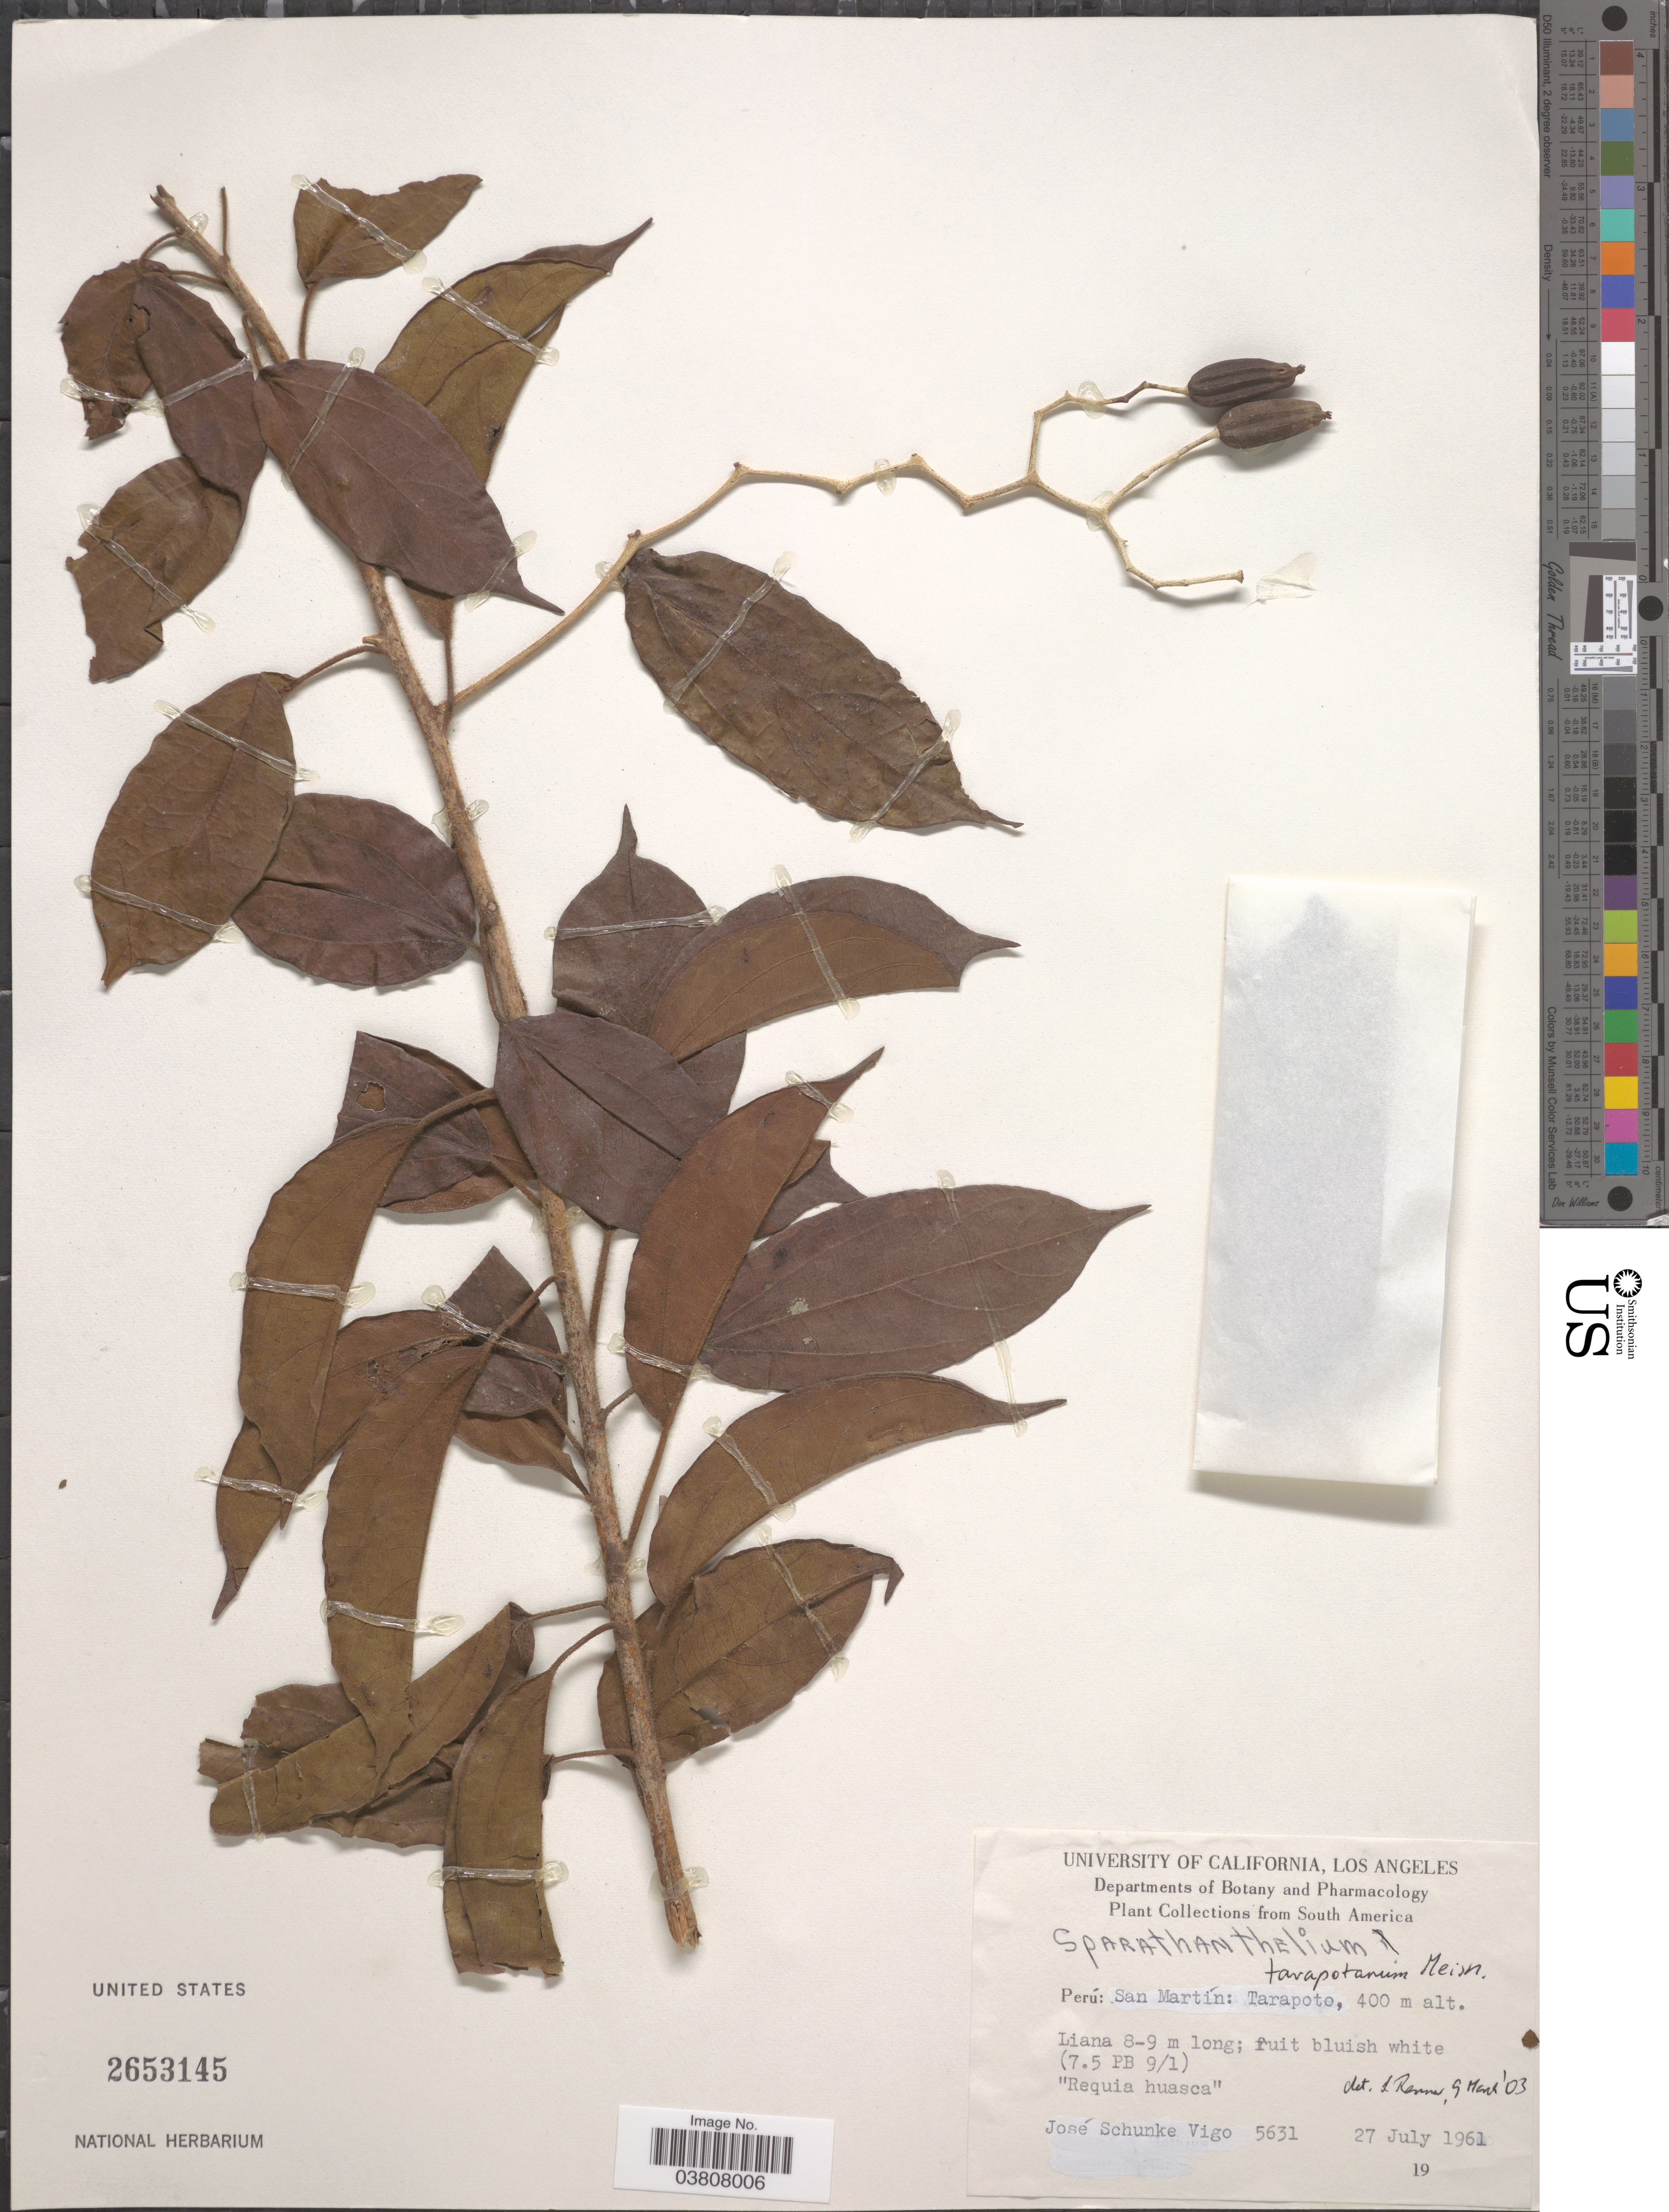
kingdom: Plantae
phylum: Tracheophyta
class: Magnoliopsida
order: Laurales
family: Hernandiaceae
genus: Sparattanthelium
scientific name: Sparattanthelium tarapotanum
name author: Meisn.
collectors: J. Schunke Vigo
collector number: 5631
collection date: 1961-07-27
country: Peru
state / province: San Martín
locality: Tarapoto.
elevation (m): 400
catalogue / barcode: US 2653145